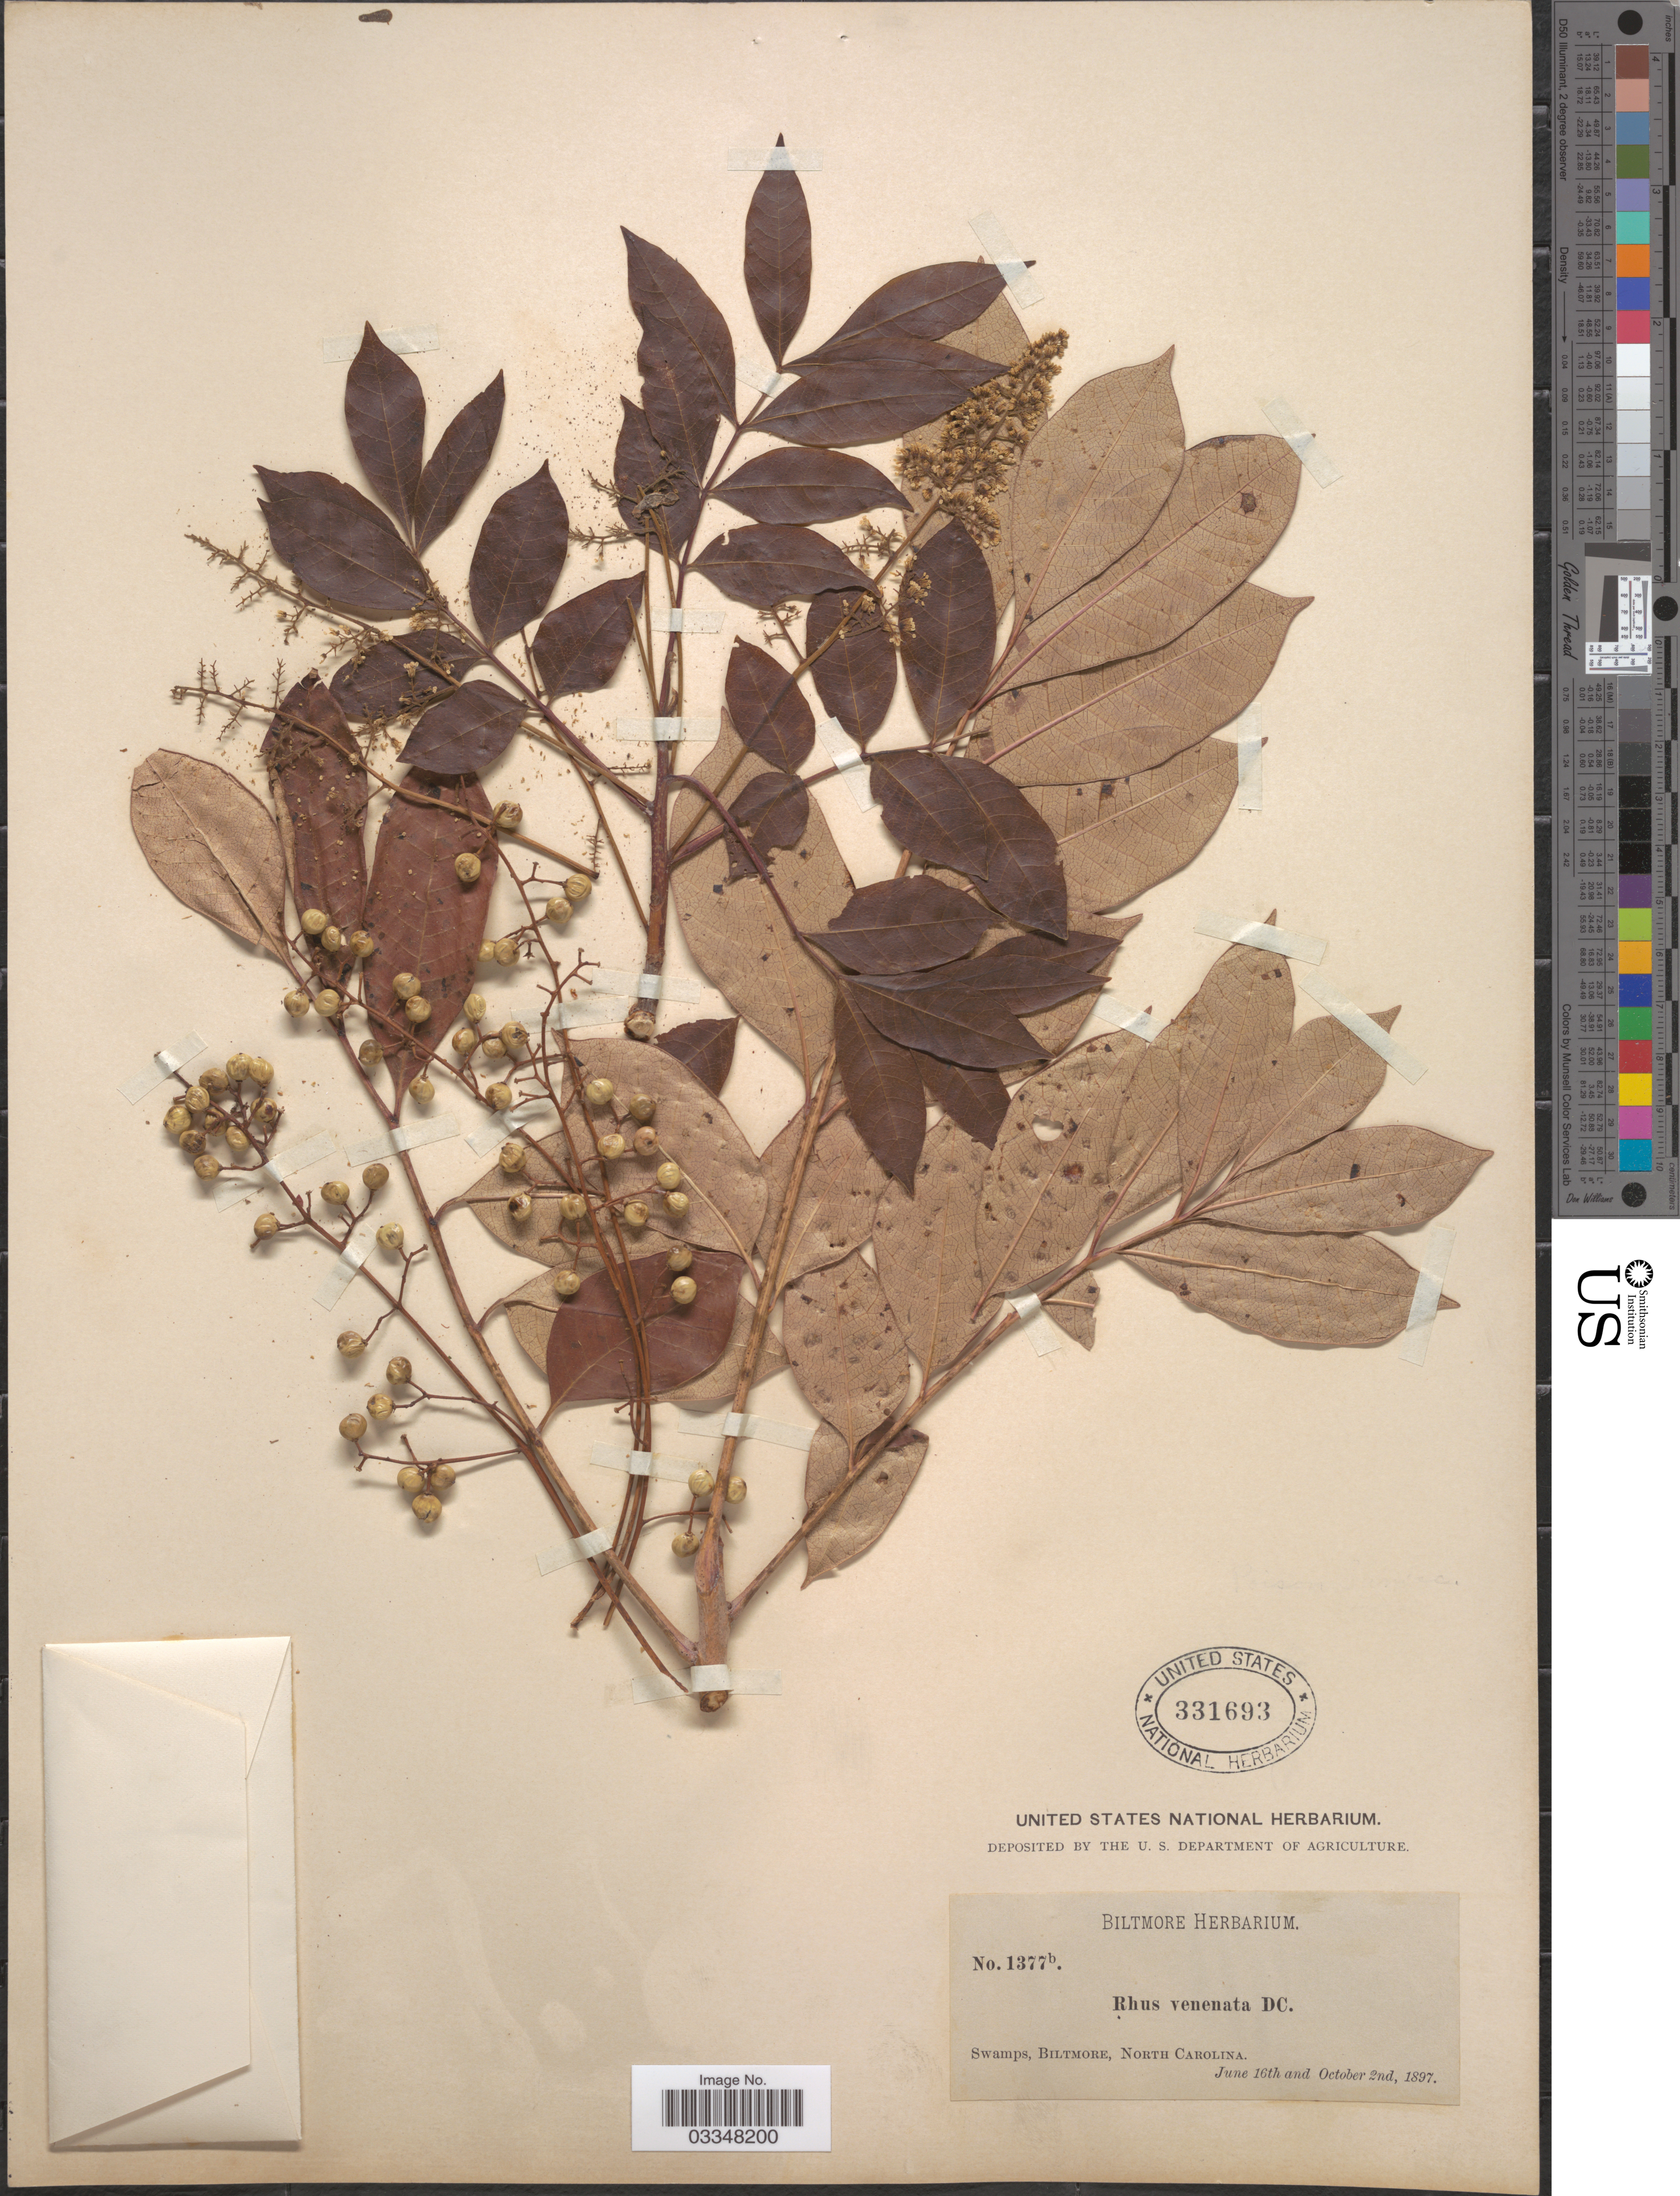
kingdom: Plantae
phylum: Tracheophyta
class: Magnoliopsida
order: Sapindales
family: Anacardiaceae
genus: Toxicodendron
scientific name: Toxicodendron vernix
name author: (L.) Kuntze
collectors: ex herb. Biltmore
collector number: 1377b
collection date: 1897-06-16/1897-10-02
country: United States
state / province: North Carolina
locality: Biltmore.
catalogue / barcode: US 331693